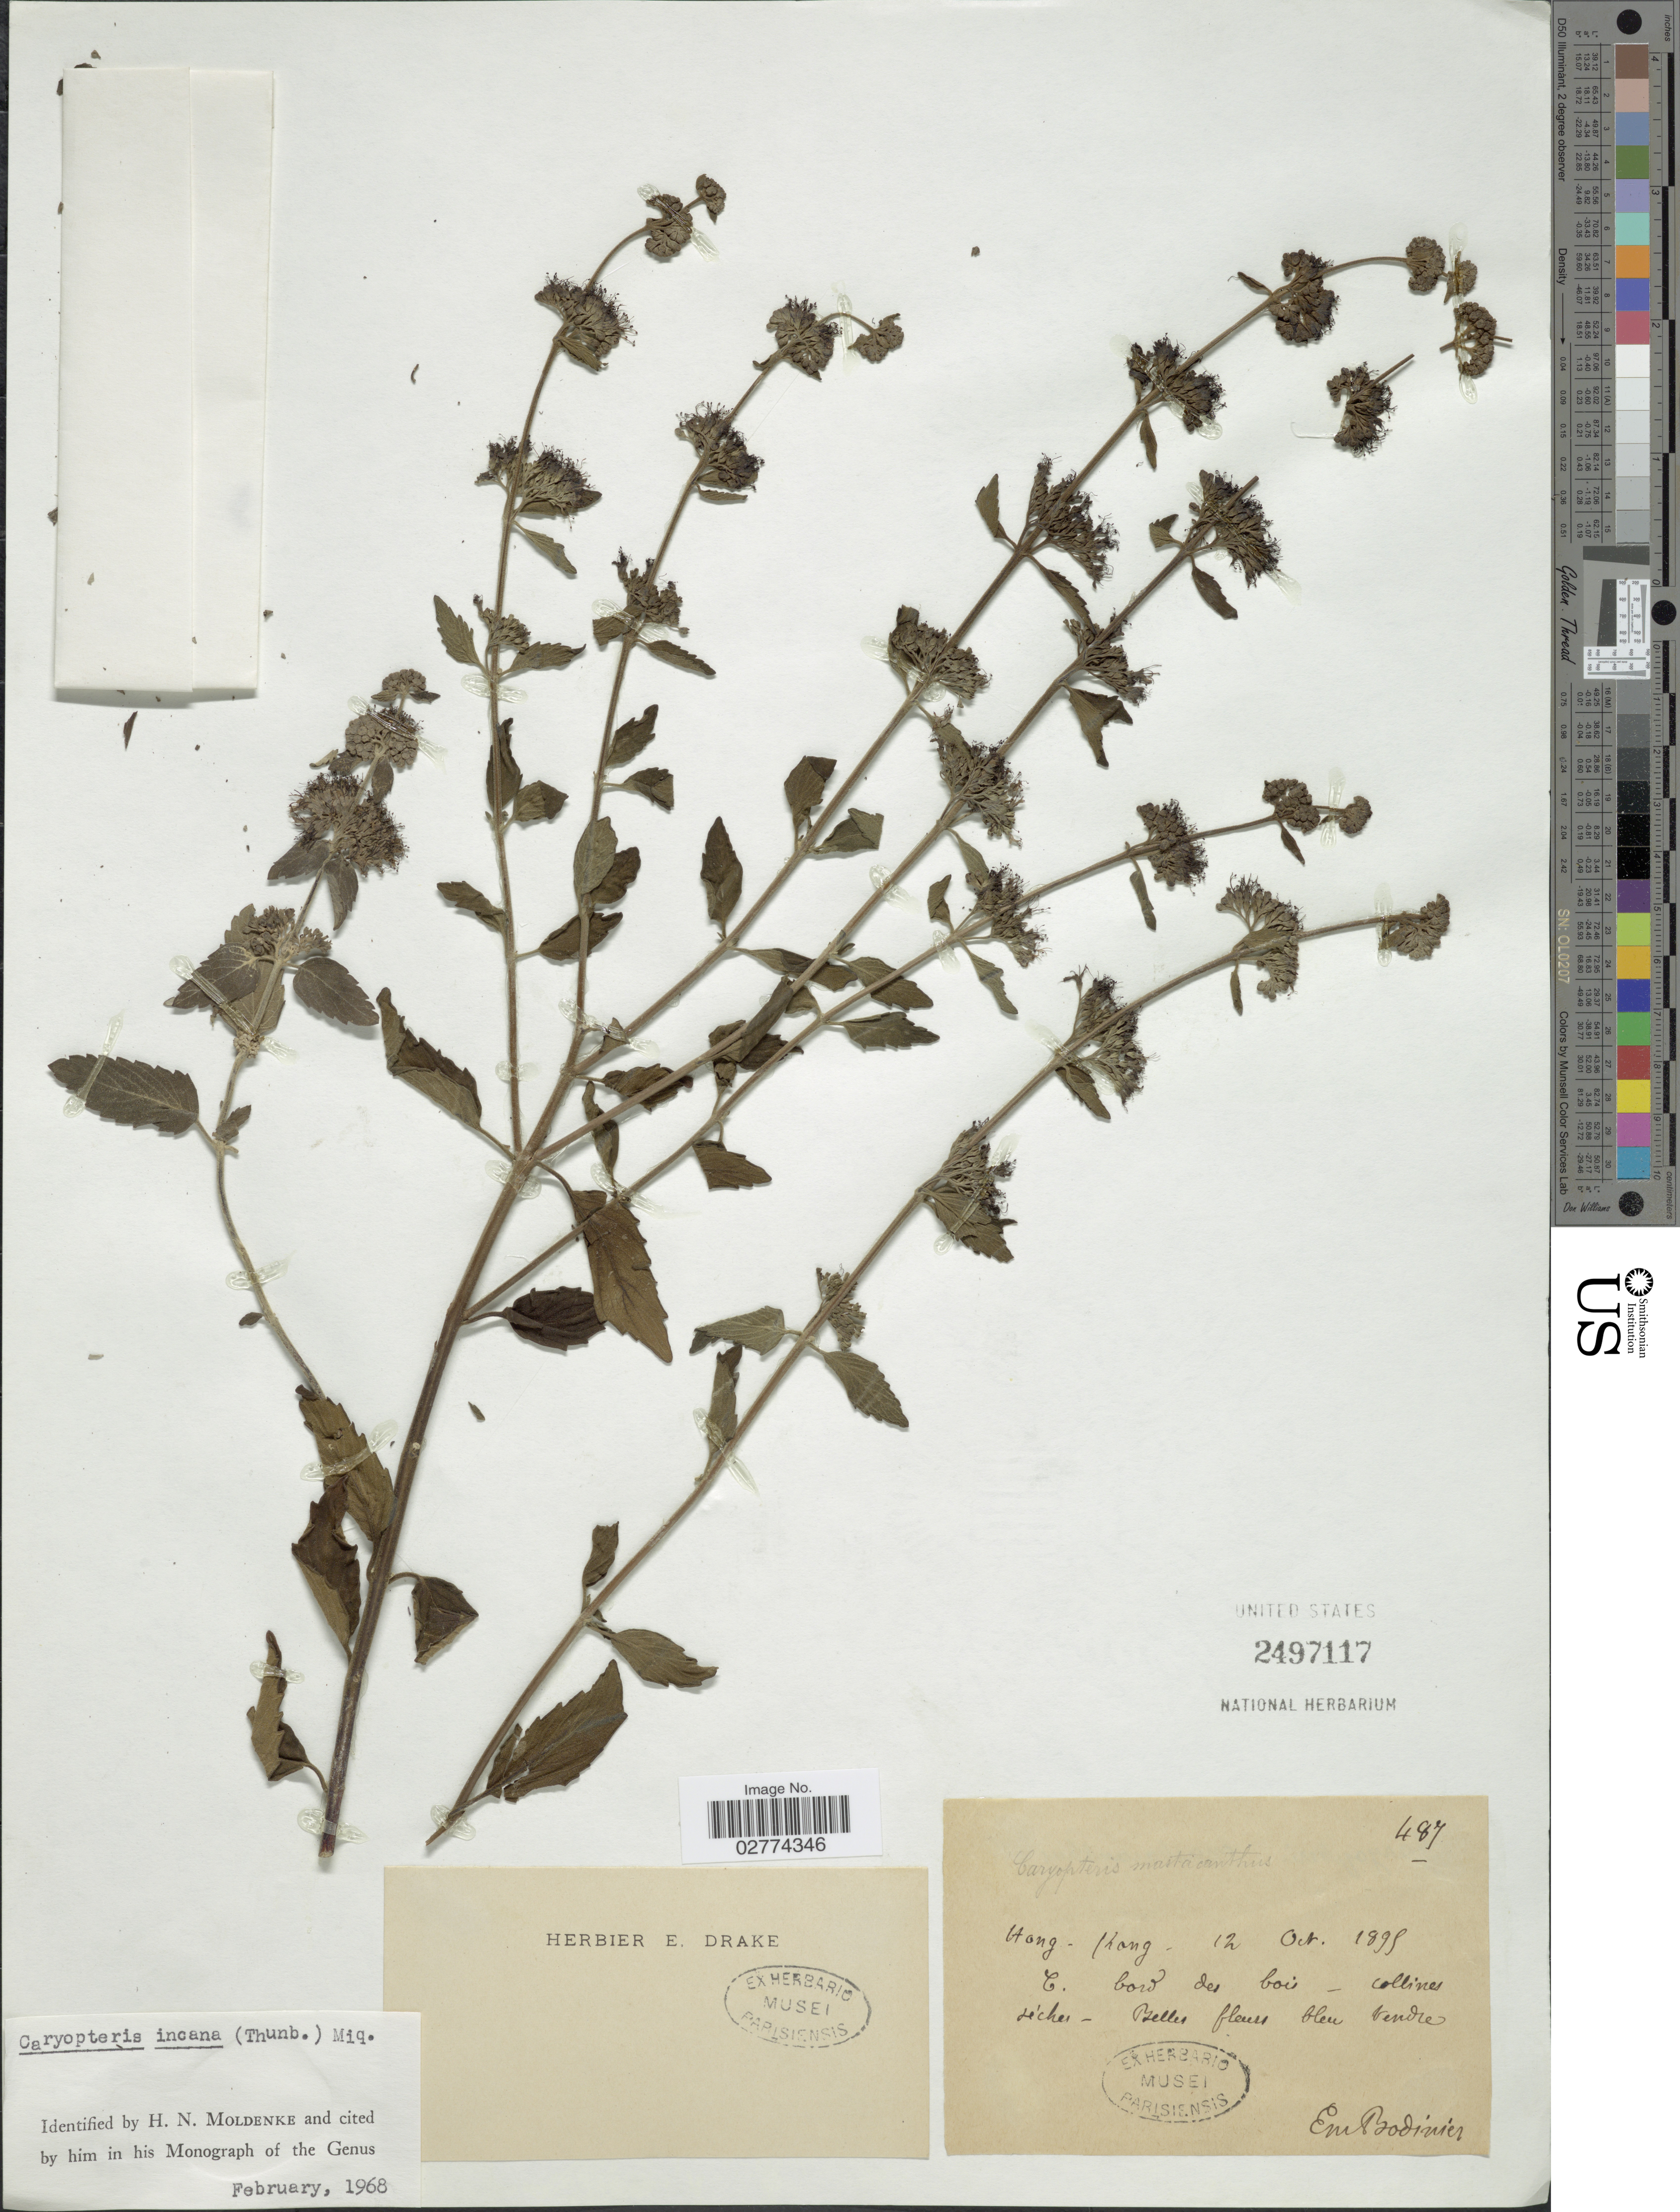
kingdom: Plantae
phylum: Tracheophyta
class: Magnoliopsida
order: Lamiales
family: Lamiaceae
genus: Caryopteris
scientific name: Caryopteris incana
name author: (Thunb. ex Houtt.) Miq.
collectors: E. M. Bodinier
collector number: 487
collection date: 1895-10-12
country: China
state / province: Hong Kong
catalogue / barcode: US 2497117